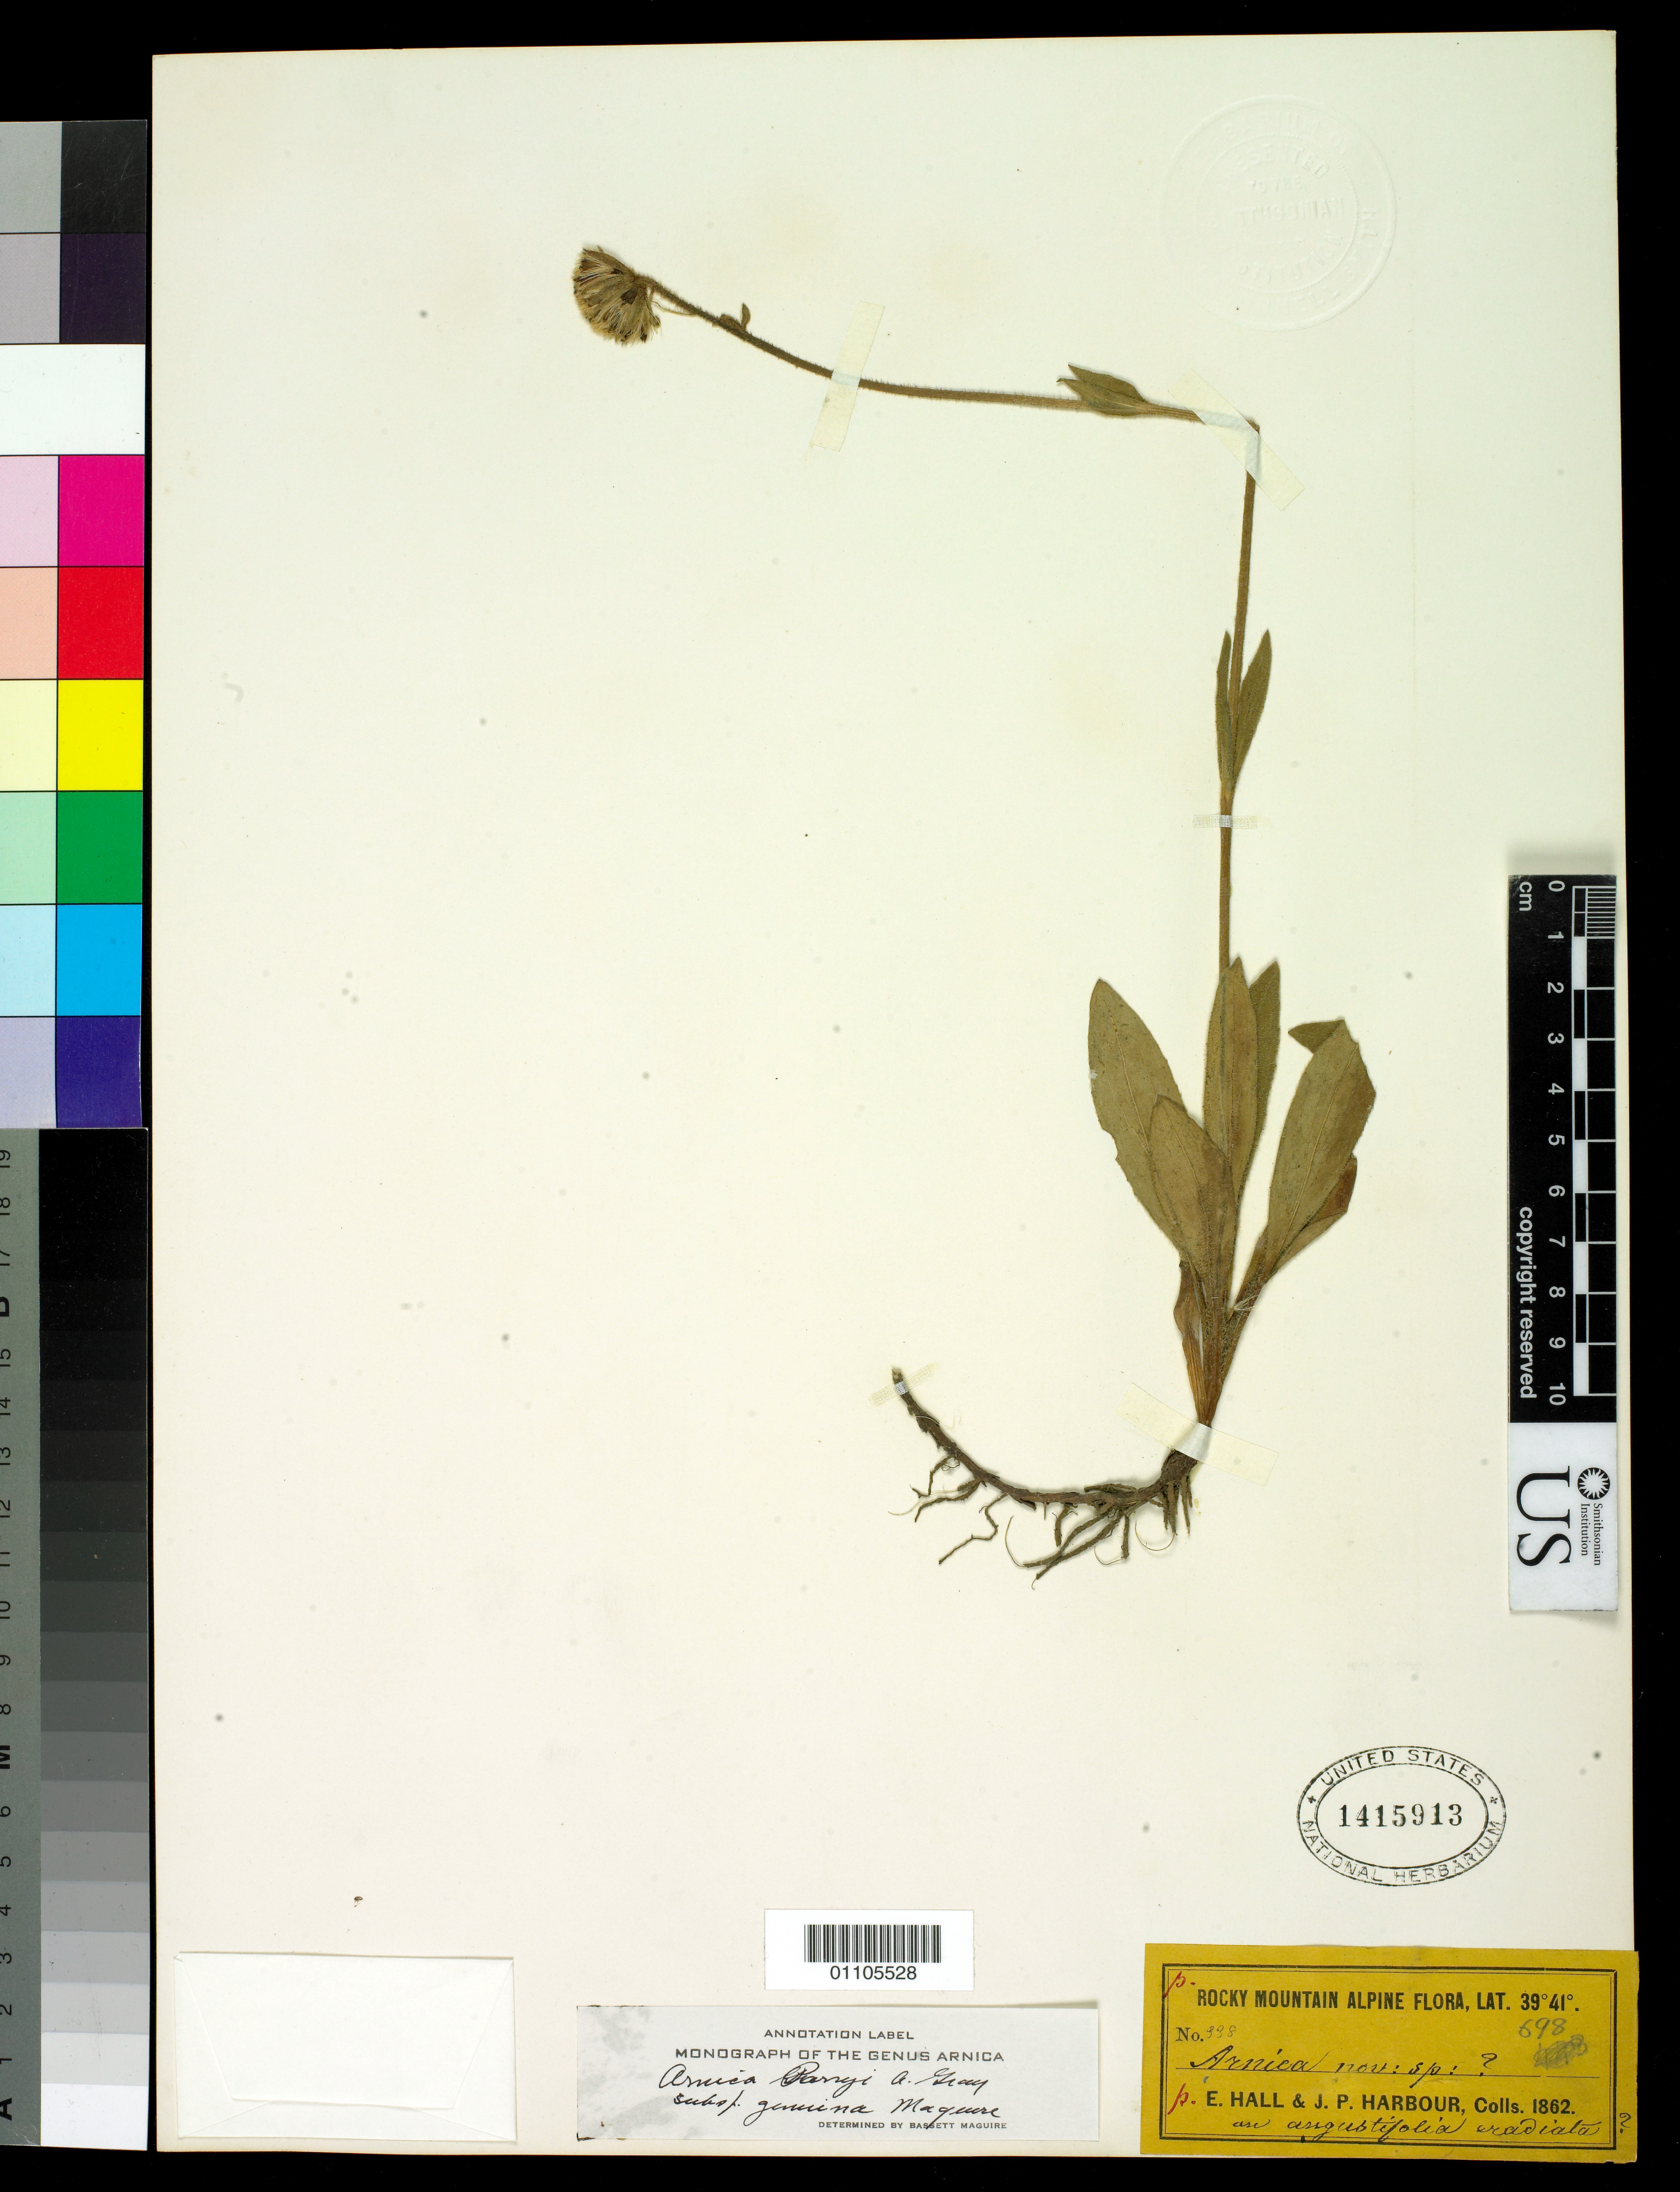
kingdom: Plantae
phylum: Tracheophyta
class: Magnoliopsida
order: Asterales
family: Asteraceae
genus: Arnica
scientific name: Arnica angustifolia var. eradiata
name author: A. Gray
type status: Possible Syntype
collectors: E. Hall & J. Harbour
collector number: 338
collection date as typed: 1862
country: United States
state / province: Colorado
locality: Rocky Mtns. Flora, Lat. 39°-41°.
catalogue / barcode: US 1415913